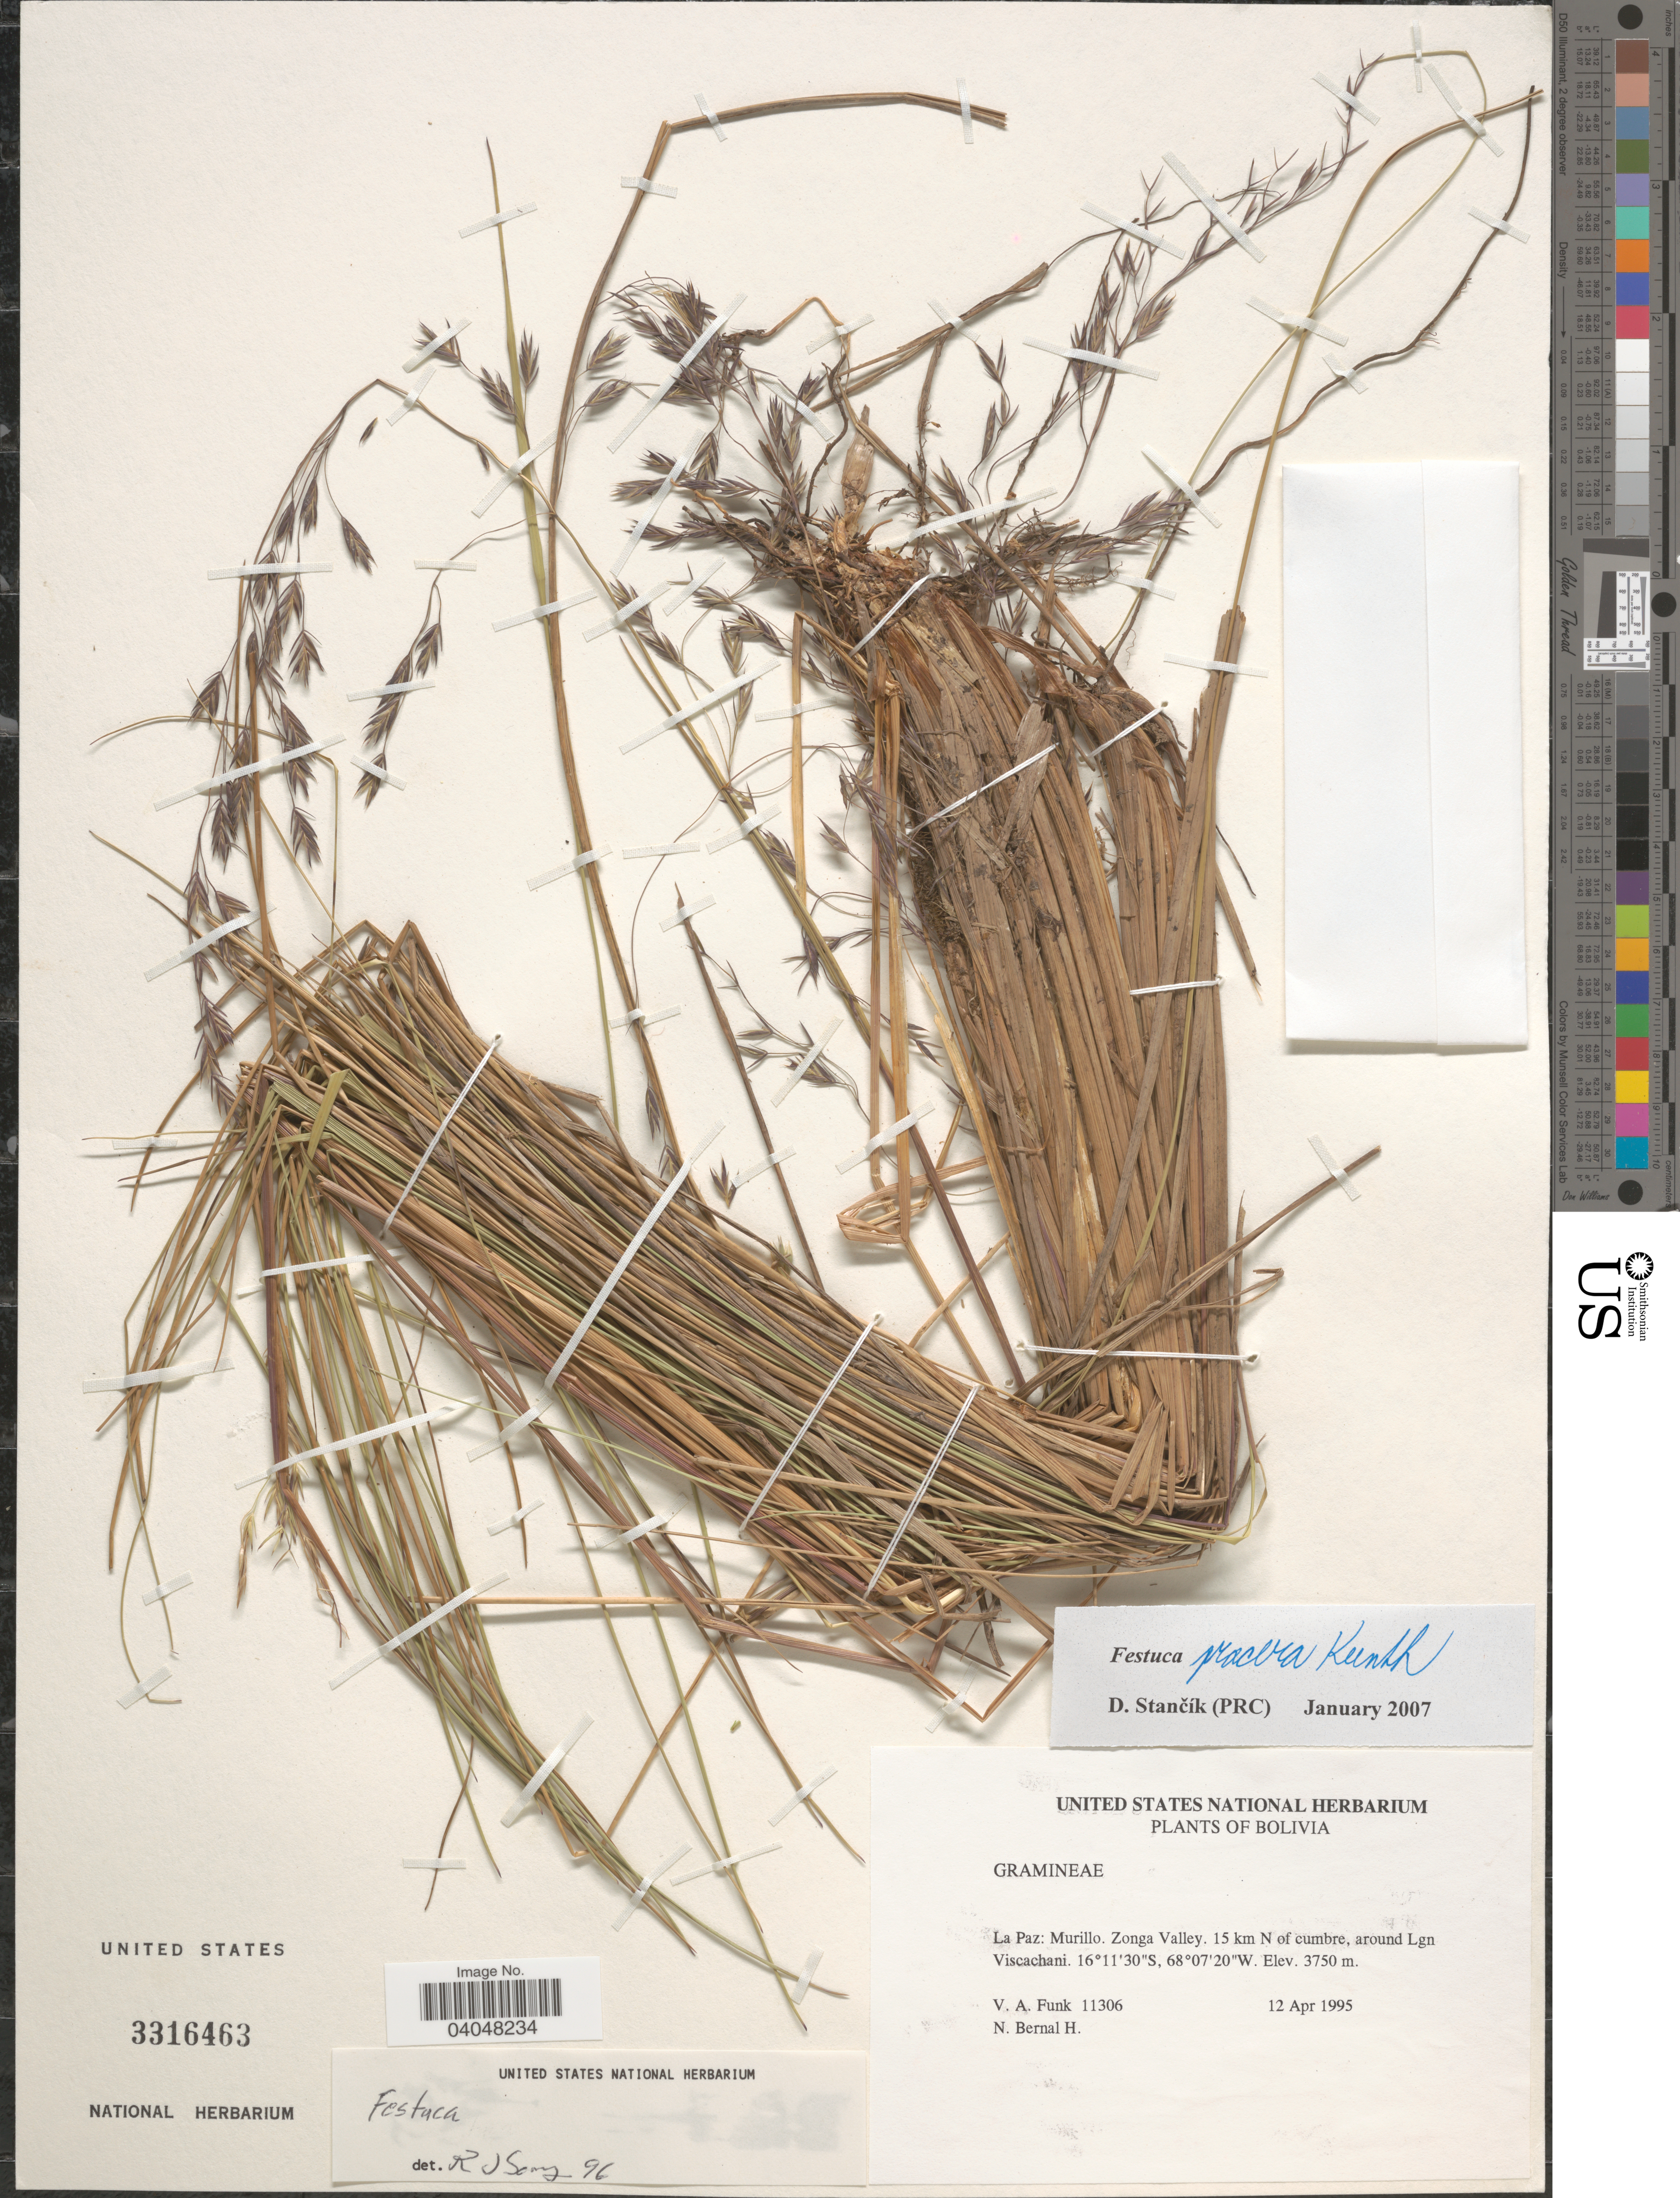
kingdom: Plantae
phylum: Tracheophyta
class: Liliopsida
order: Poales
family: Poaceae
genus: Festuca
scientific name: Festuca procera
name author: Kunth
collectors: V. Funk & N. Bernal H.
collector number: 11306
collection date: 1995-04-12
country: Bolivia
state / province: La Paz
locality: Murillo, Zonga Valley. 15 km N of cumbre, around Lgn Viscachani.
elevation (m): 3750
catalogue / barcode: US 3316463